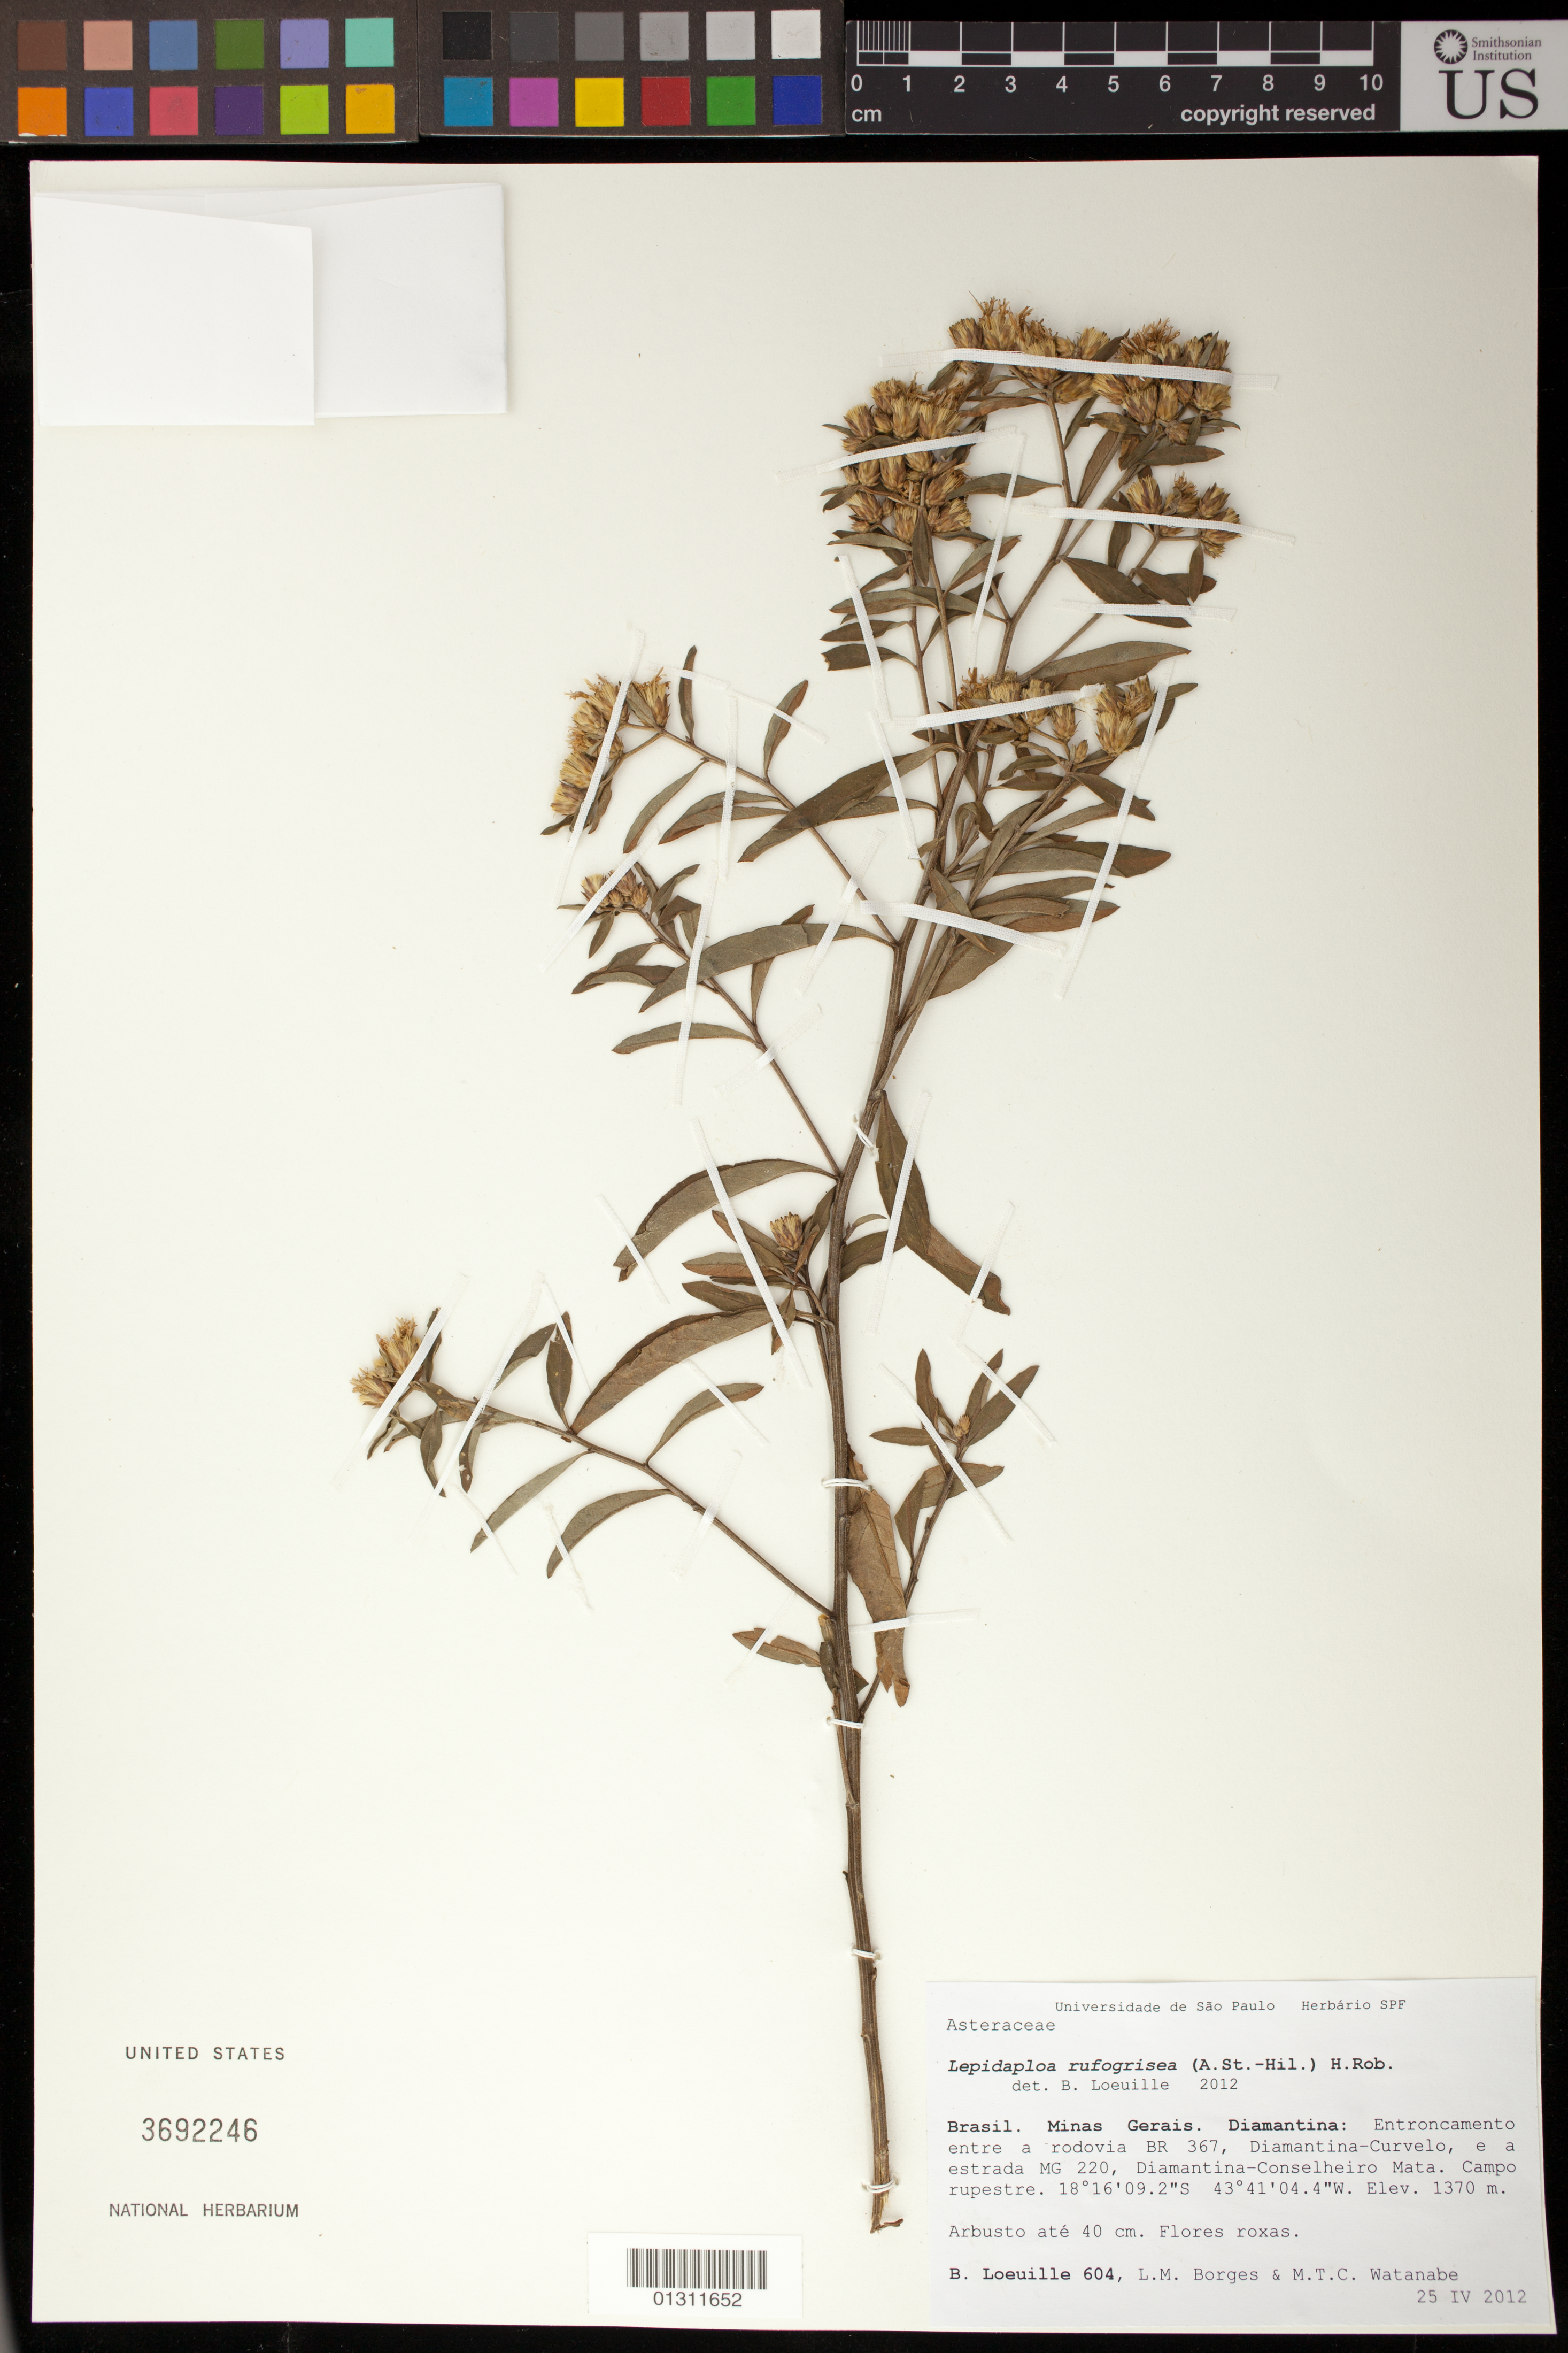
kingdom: Plantae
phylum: Tracheophyta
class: Magnoliopsida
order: Asterales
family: Asteraceae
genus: Lepidaploa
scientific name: Lepidaploa rufogrisea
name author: (A. St.-Hil.) H. Rob.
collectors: B. Loeuille, L. M. Borges & M. T. C. Watanabe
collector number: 604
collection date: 2012-04-25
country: Brazil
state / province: Minas Gerais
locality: Diamantina: Estrada MG 220, Diamantina - Conselheiro Mata, Entroncamento entre a rodovia BR 367, Diamantina - Curvelo.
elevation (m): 1370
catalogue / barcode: US 3692246